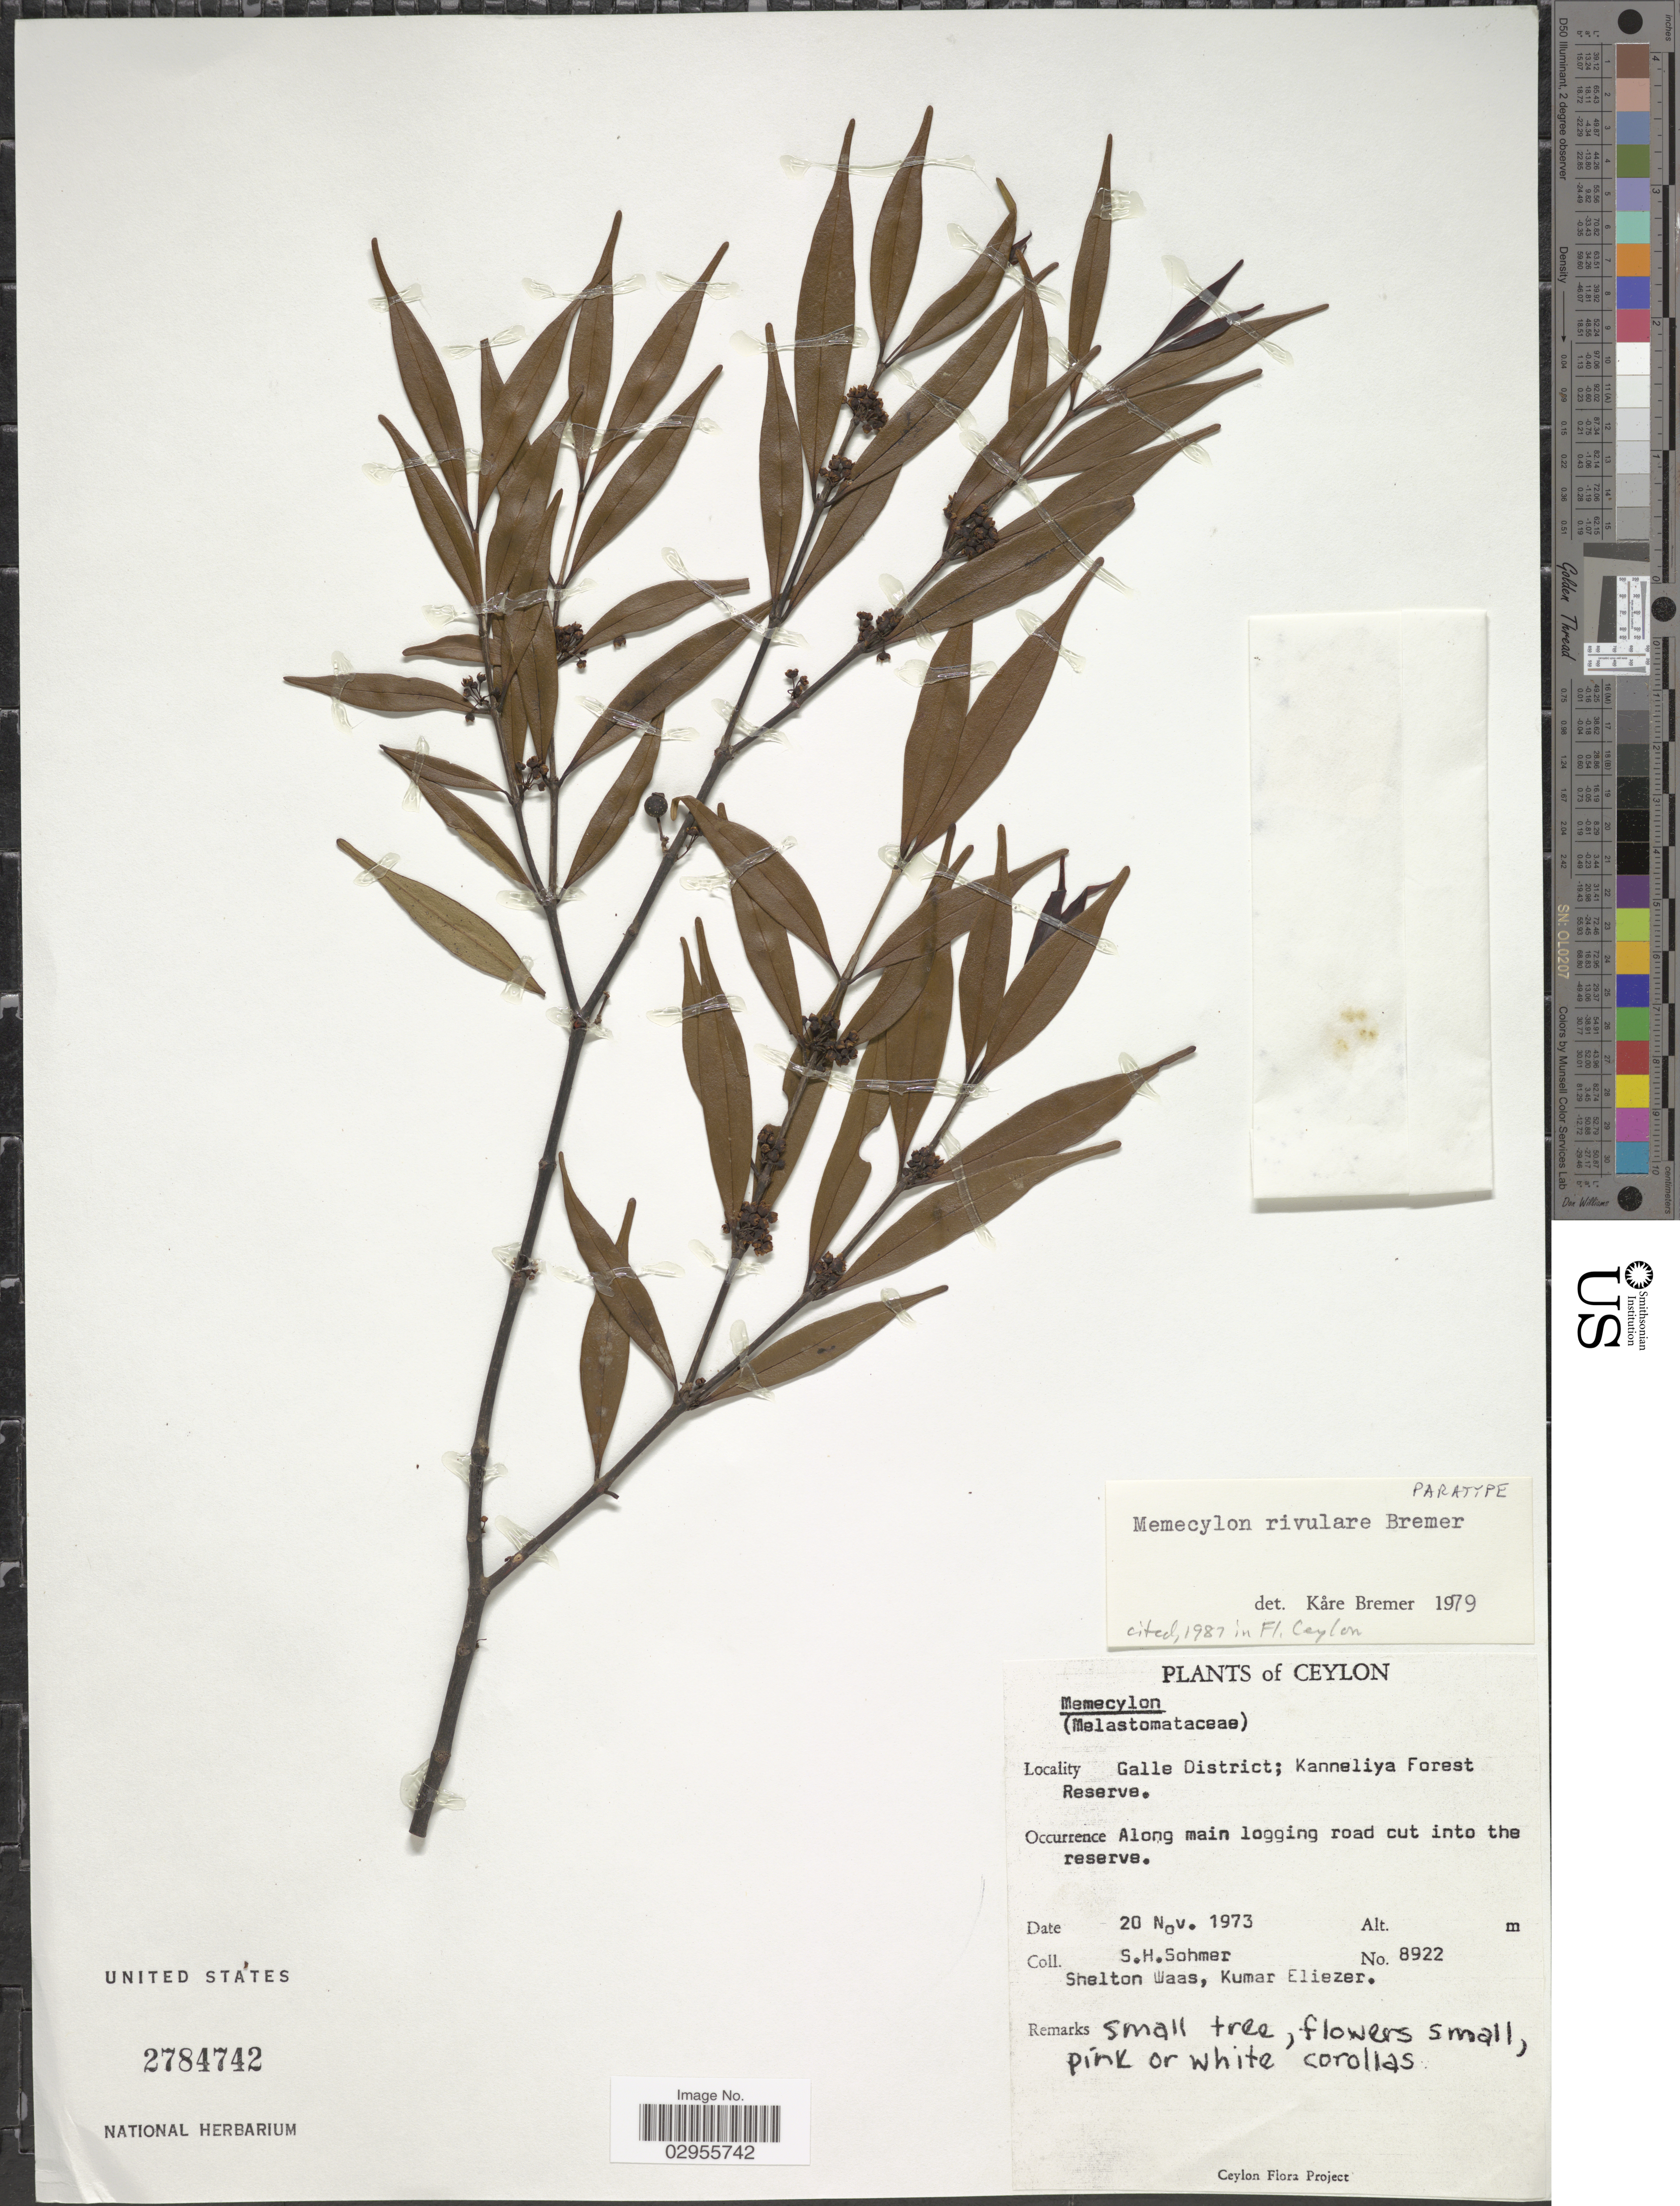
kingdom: Plantae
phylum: Tracheophyta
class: Magnoliopsida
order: Myrtales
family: Melastomataceae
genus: Memecylon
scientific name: Memecylon rivulare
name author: K. Bremer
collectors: S. H. Sohmer, S. Waas & K. Eliezer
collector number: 8922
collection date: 1973-11-20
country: Sri Lanka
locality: Ceylon. Galle District; Kanneliya Forest Reserve.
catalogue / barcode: US 2784742